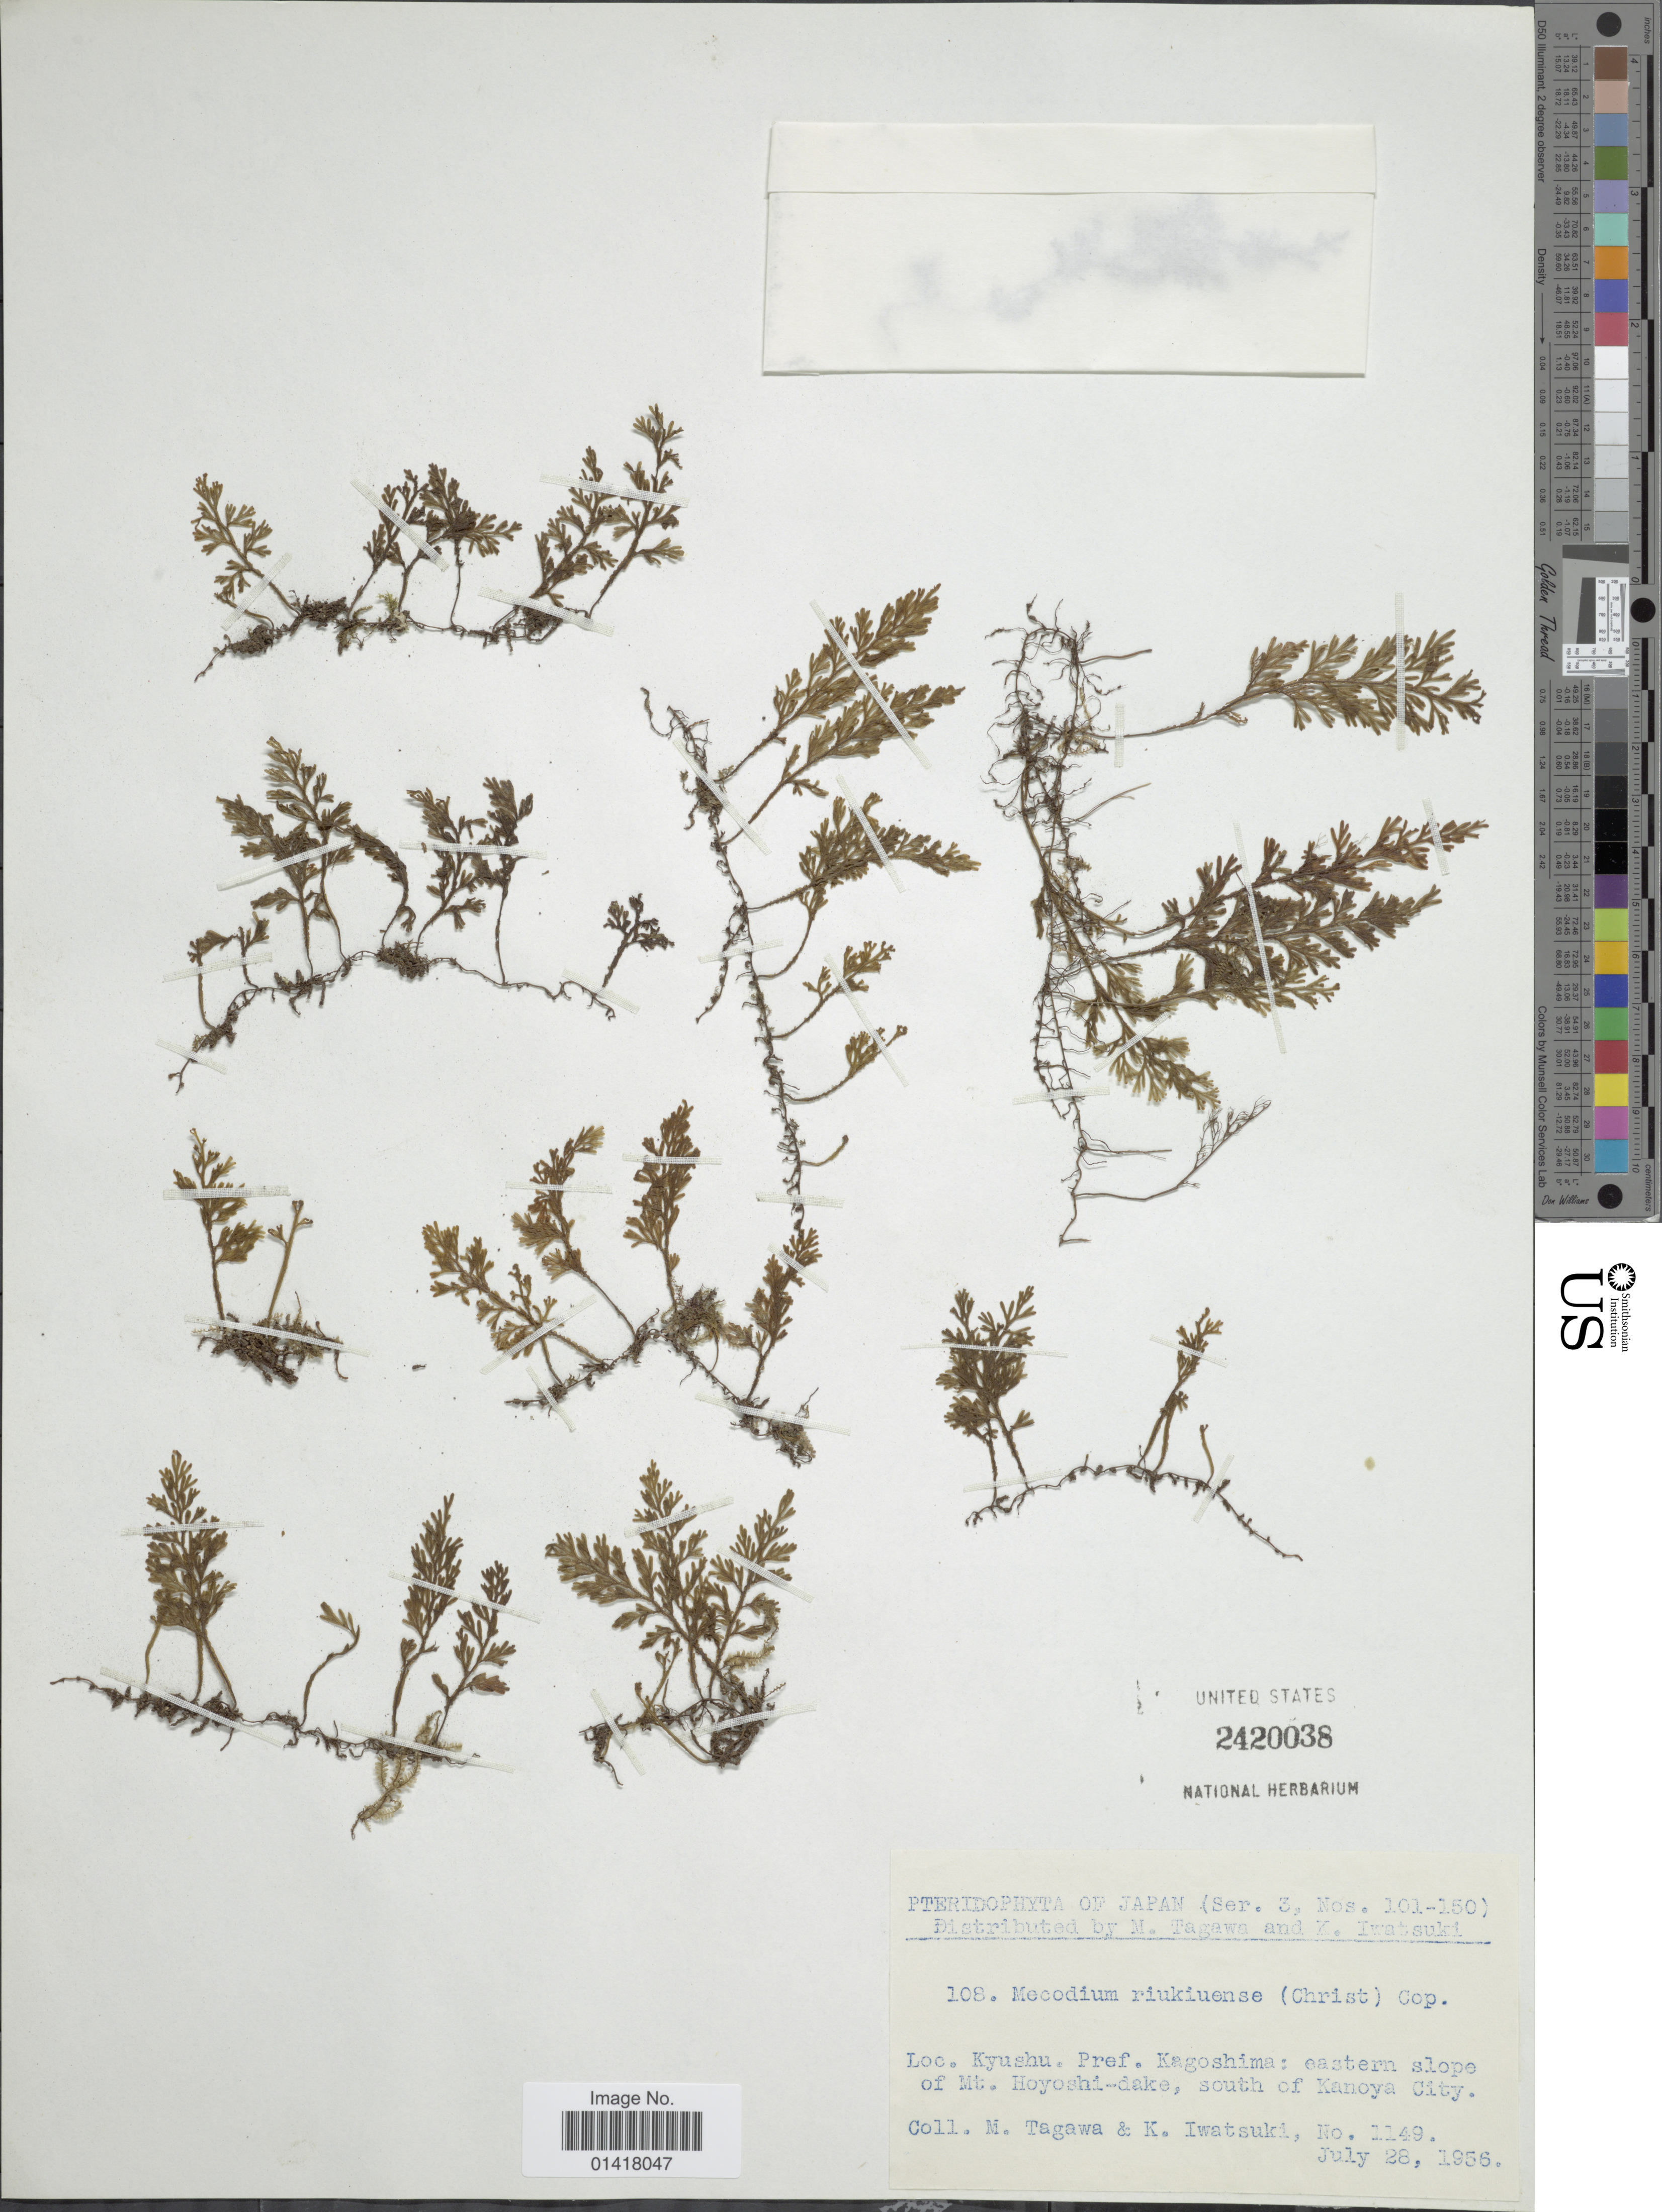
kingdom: Plantae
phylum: Tracheophyta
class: Polypodiopsida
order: Hymenophyllales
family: Hymenophyllaceae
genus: Hymenophyllum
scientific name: Hymenophyllum riukiuense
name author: Ching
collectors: M. Tagawa & K. Iwatsuki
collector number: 1149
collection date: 1956-07-28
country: Japan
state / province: Kagosima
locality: Kyushu. Pref. Kagoshima: eastern slope of Mt. Hoyoshi-dake, south of Kanoya City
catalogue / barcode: US 2420038